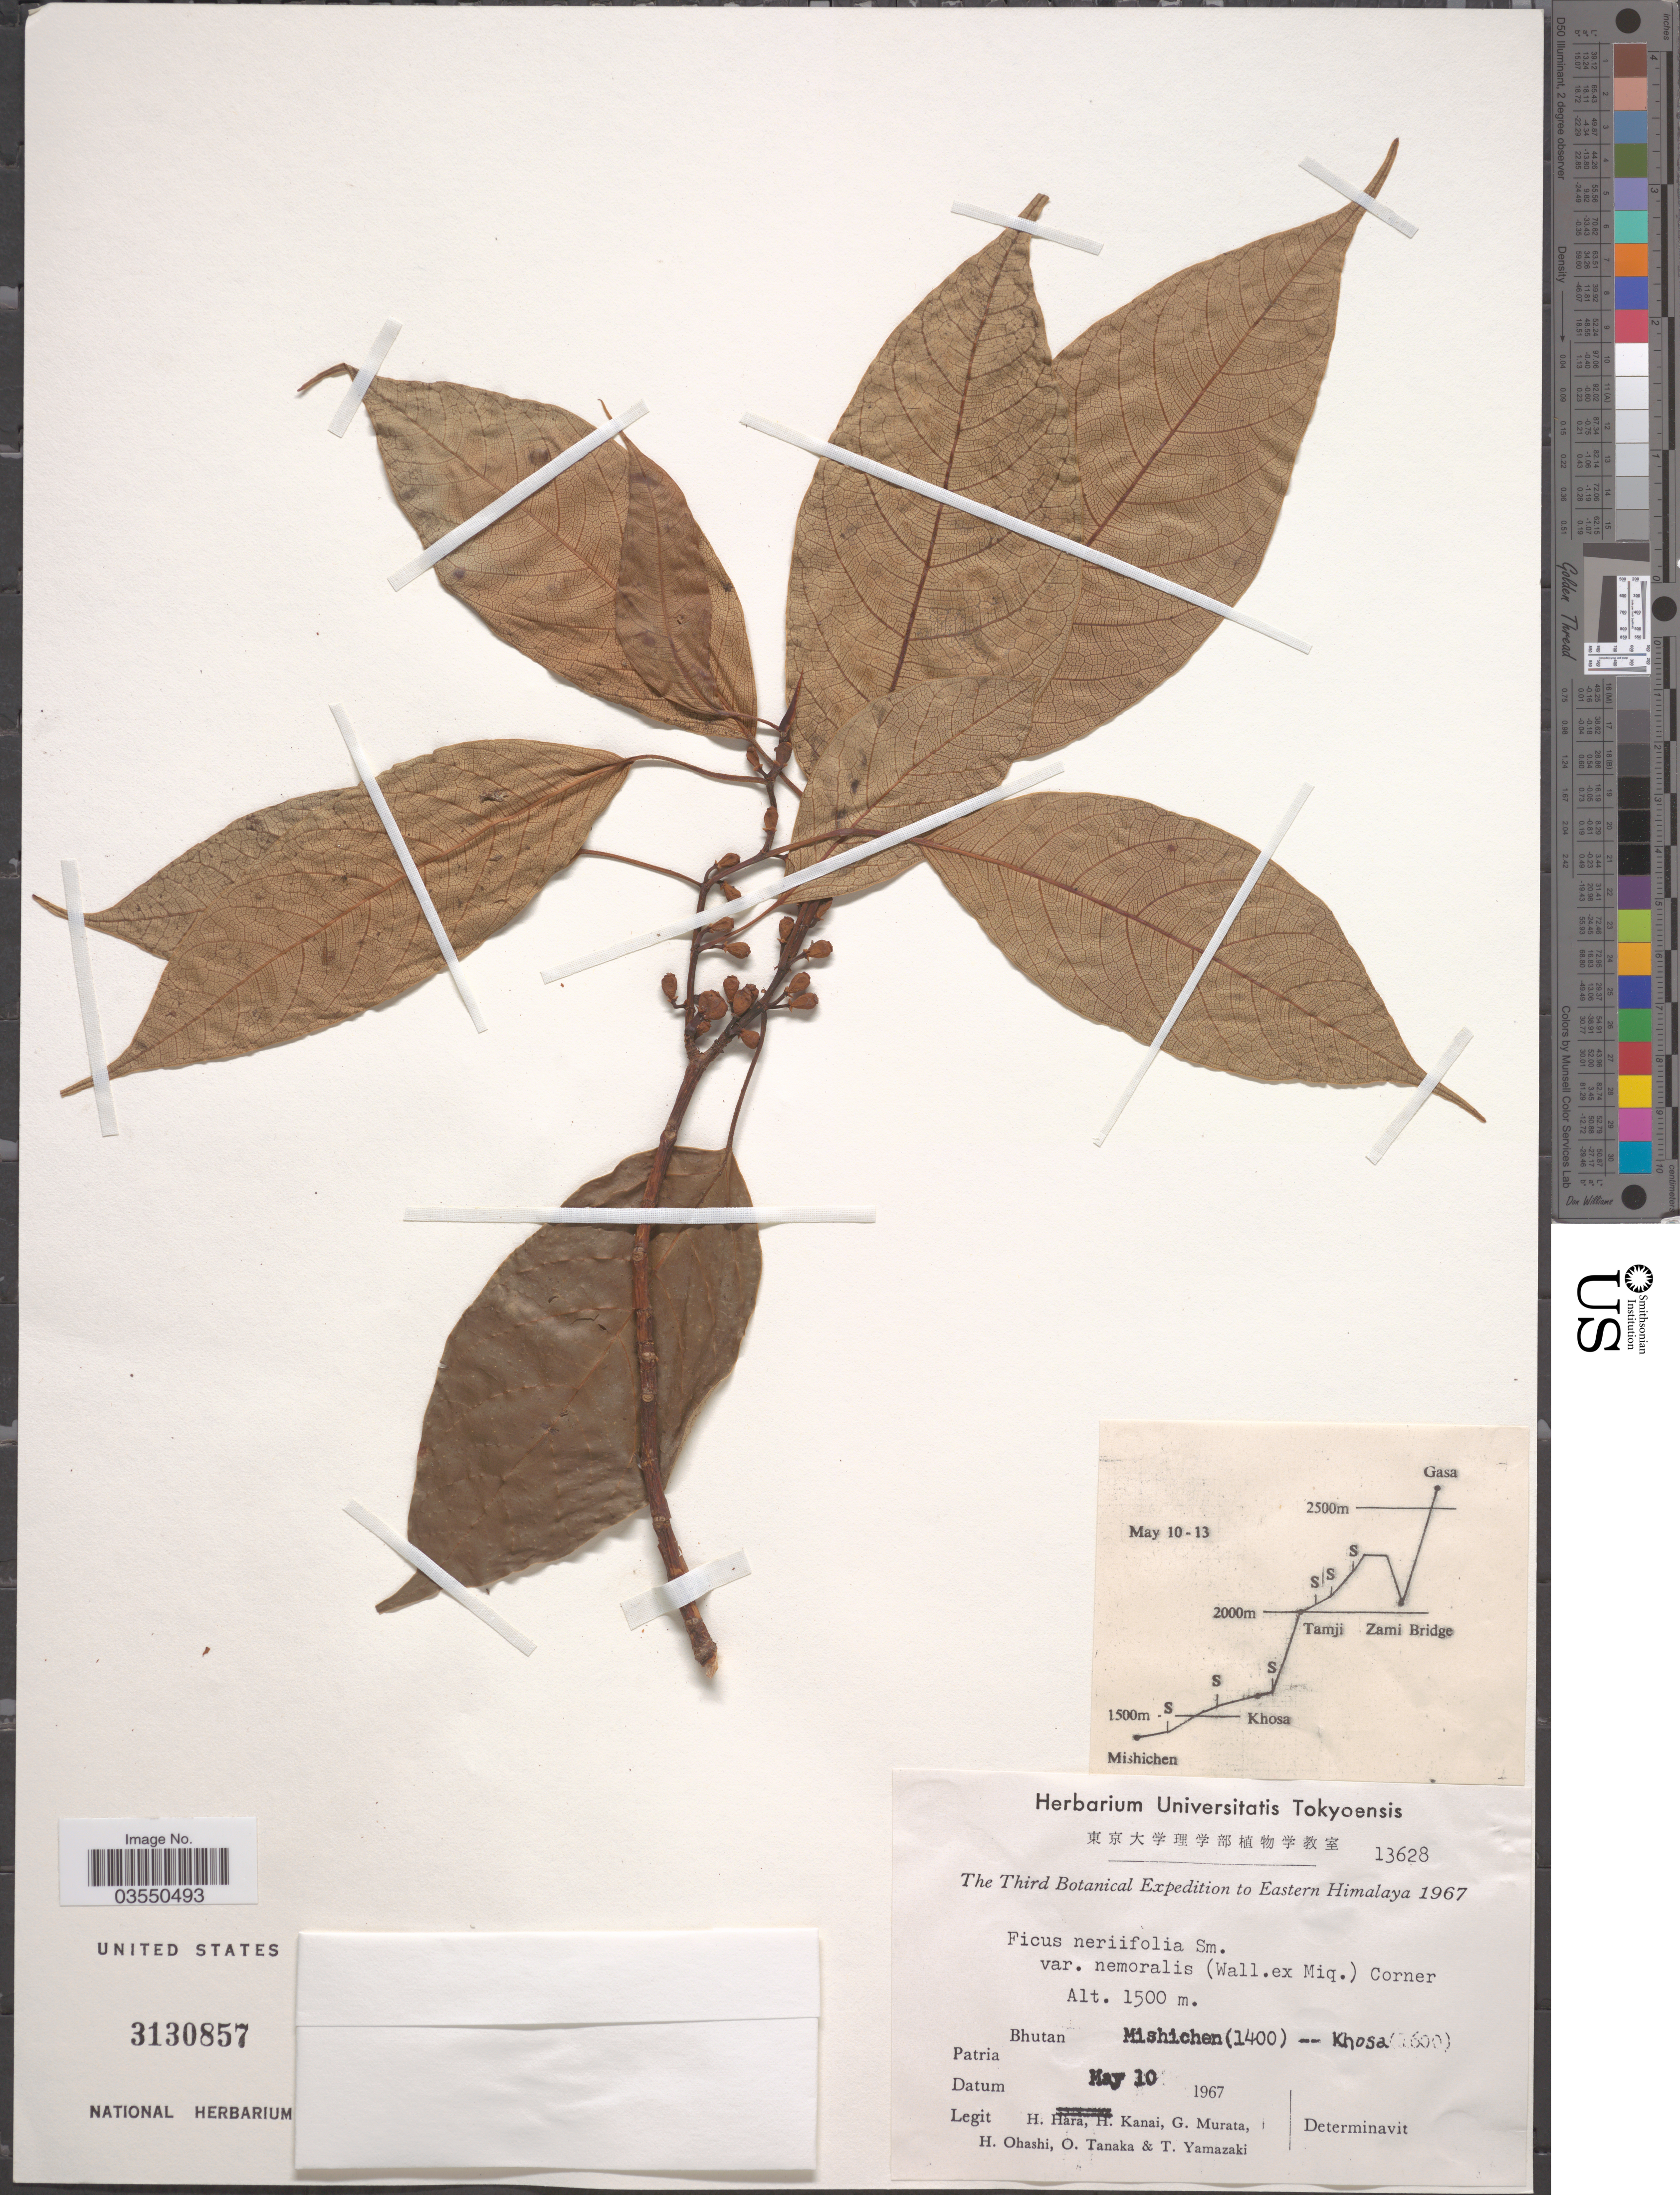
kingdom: Plantae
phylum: Tracheophyta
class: Magnoliopsida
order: Rosales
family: Moraceae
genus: Ficus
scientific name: Ficus neriifolia var. nemoralis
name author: (Wall. ex Miq.) Corner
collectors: H. Hara, H. Kanai, G. Murata, H. Ohashi & et al.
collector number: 13628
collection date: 1967-05-30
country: Bhutan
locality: Eastern Himalaya. Bhutan Mishichen--Khosa.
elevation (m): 1500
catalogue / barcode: US 3130857